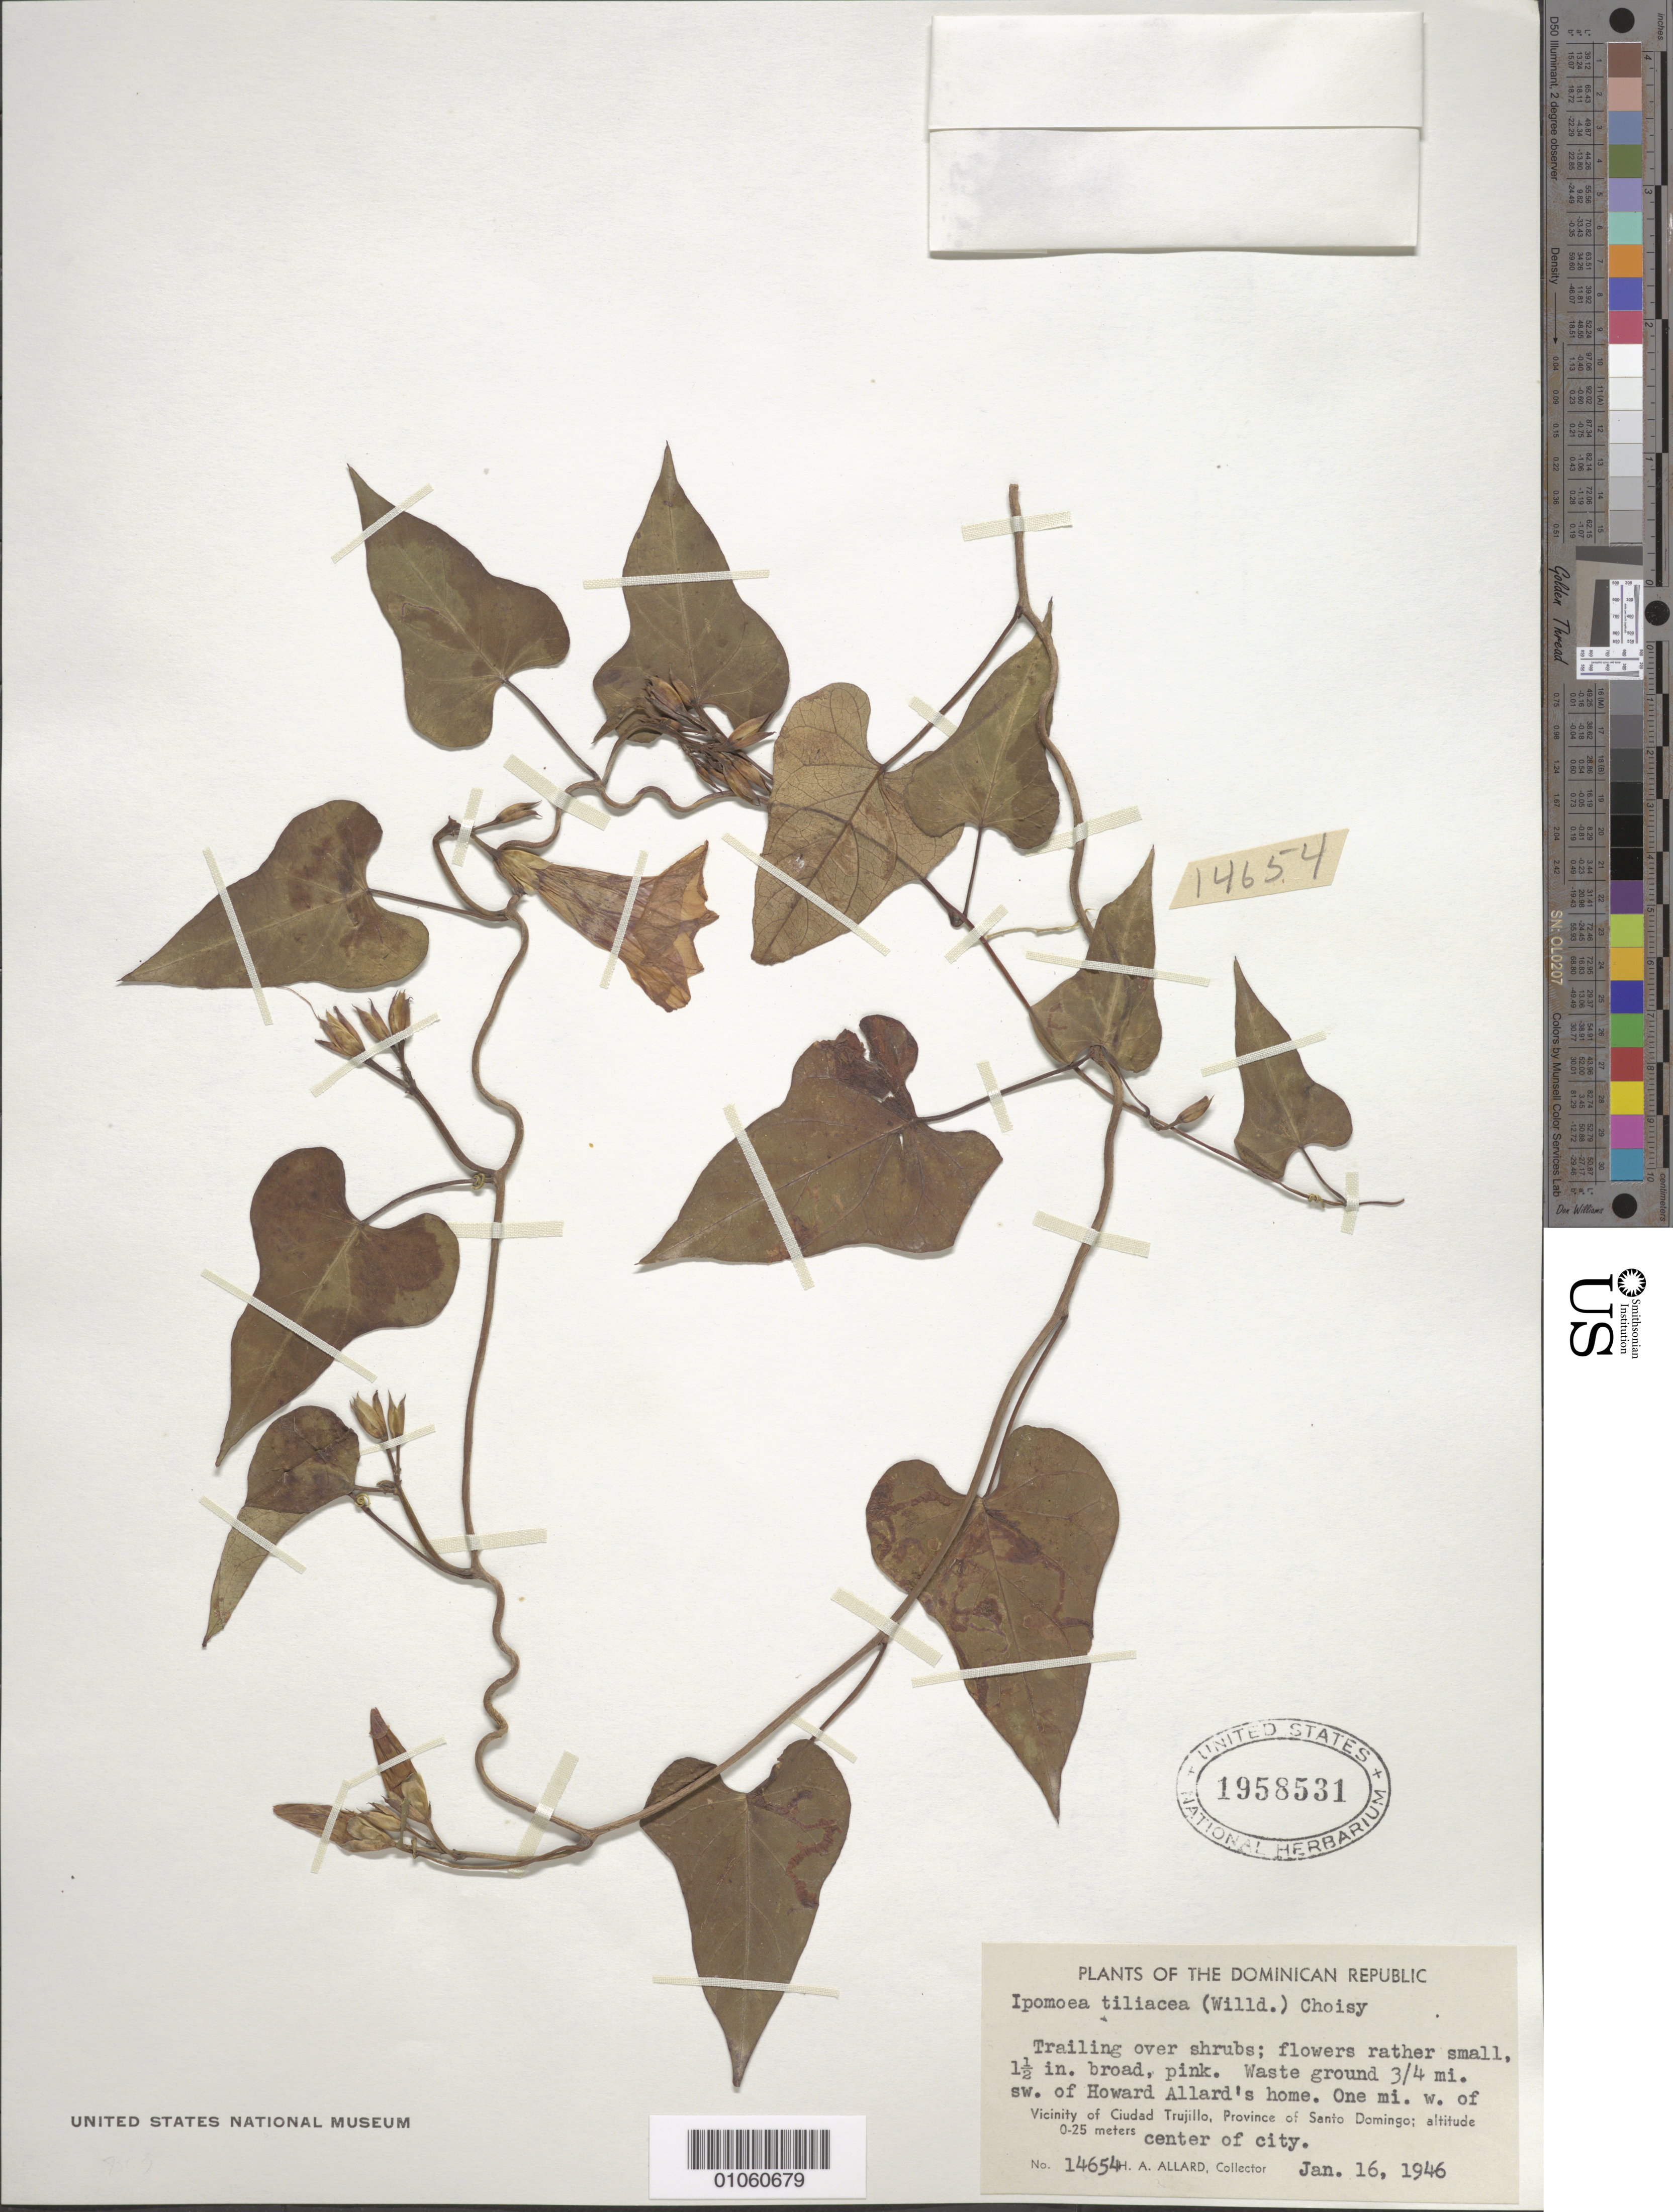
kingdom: Plantae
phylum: Tracheophyta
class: Magnoliopsida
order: Solanales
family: Convolvulaceae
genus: Ipomoea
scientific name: Ipomoea tiliacea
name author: (Willd.) Choisy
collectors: H. A. Allard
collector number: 14654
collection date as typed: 16 Jan 1946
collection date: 1946-01-16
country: Dominican Republic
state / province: Santo Domingo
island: Hispaniola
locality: Ciudad Trujillo vicinity, 3/4 mile SW of Howard Allard's home, 1 mile W of the center of the city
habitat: Waste ground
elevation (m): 0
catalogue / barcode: US 1958531